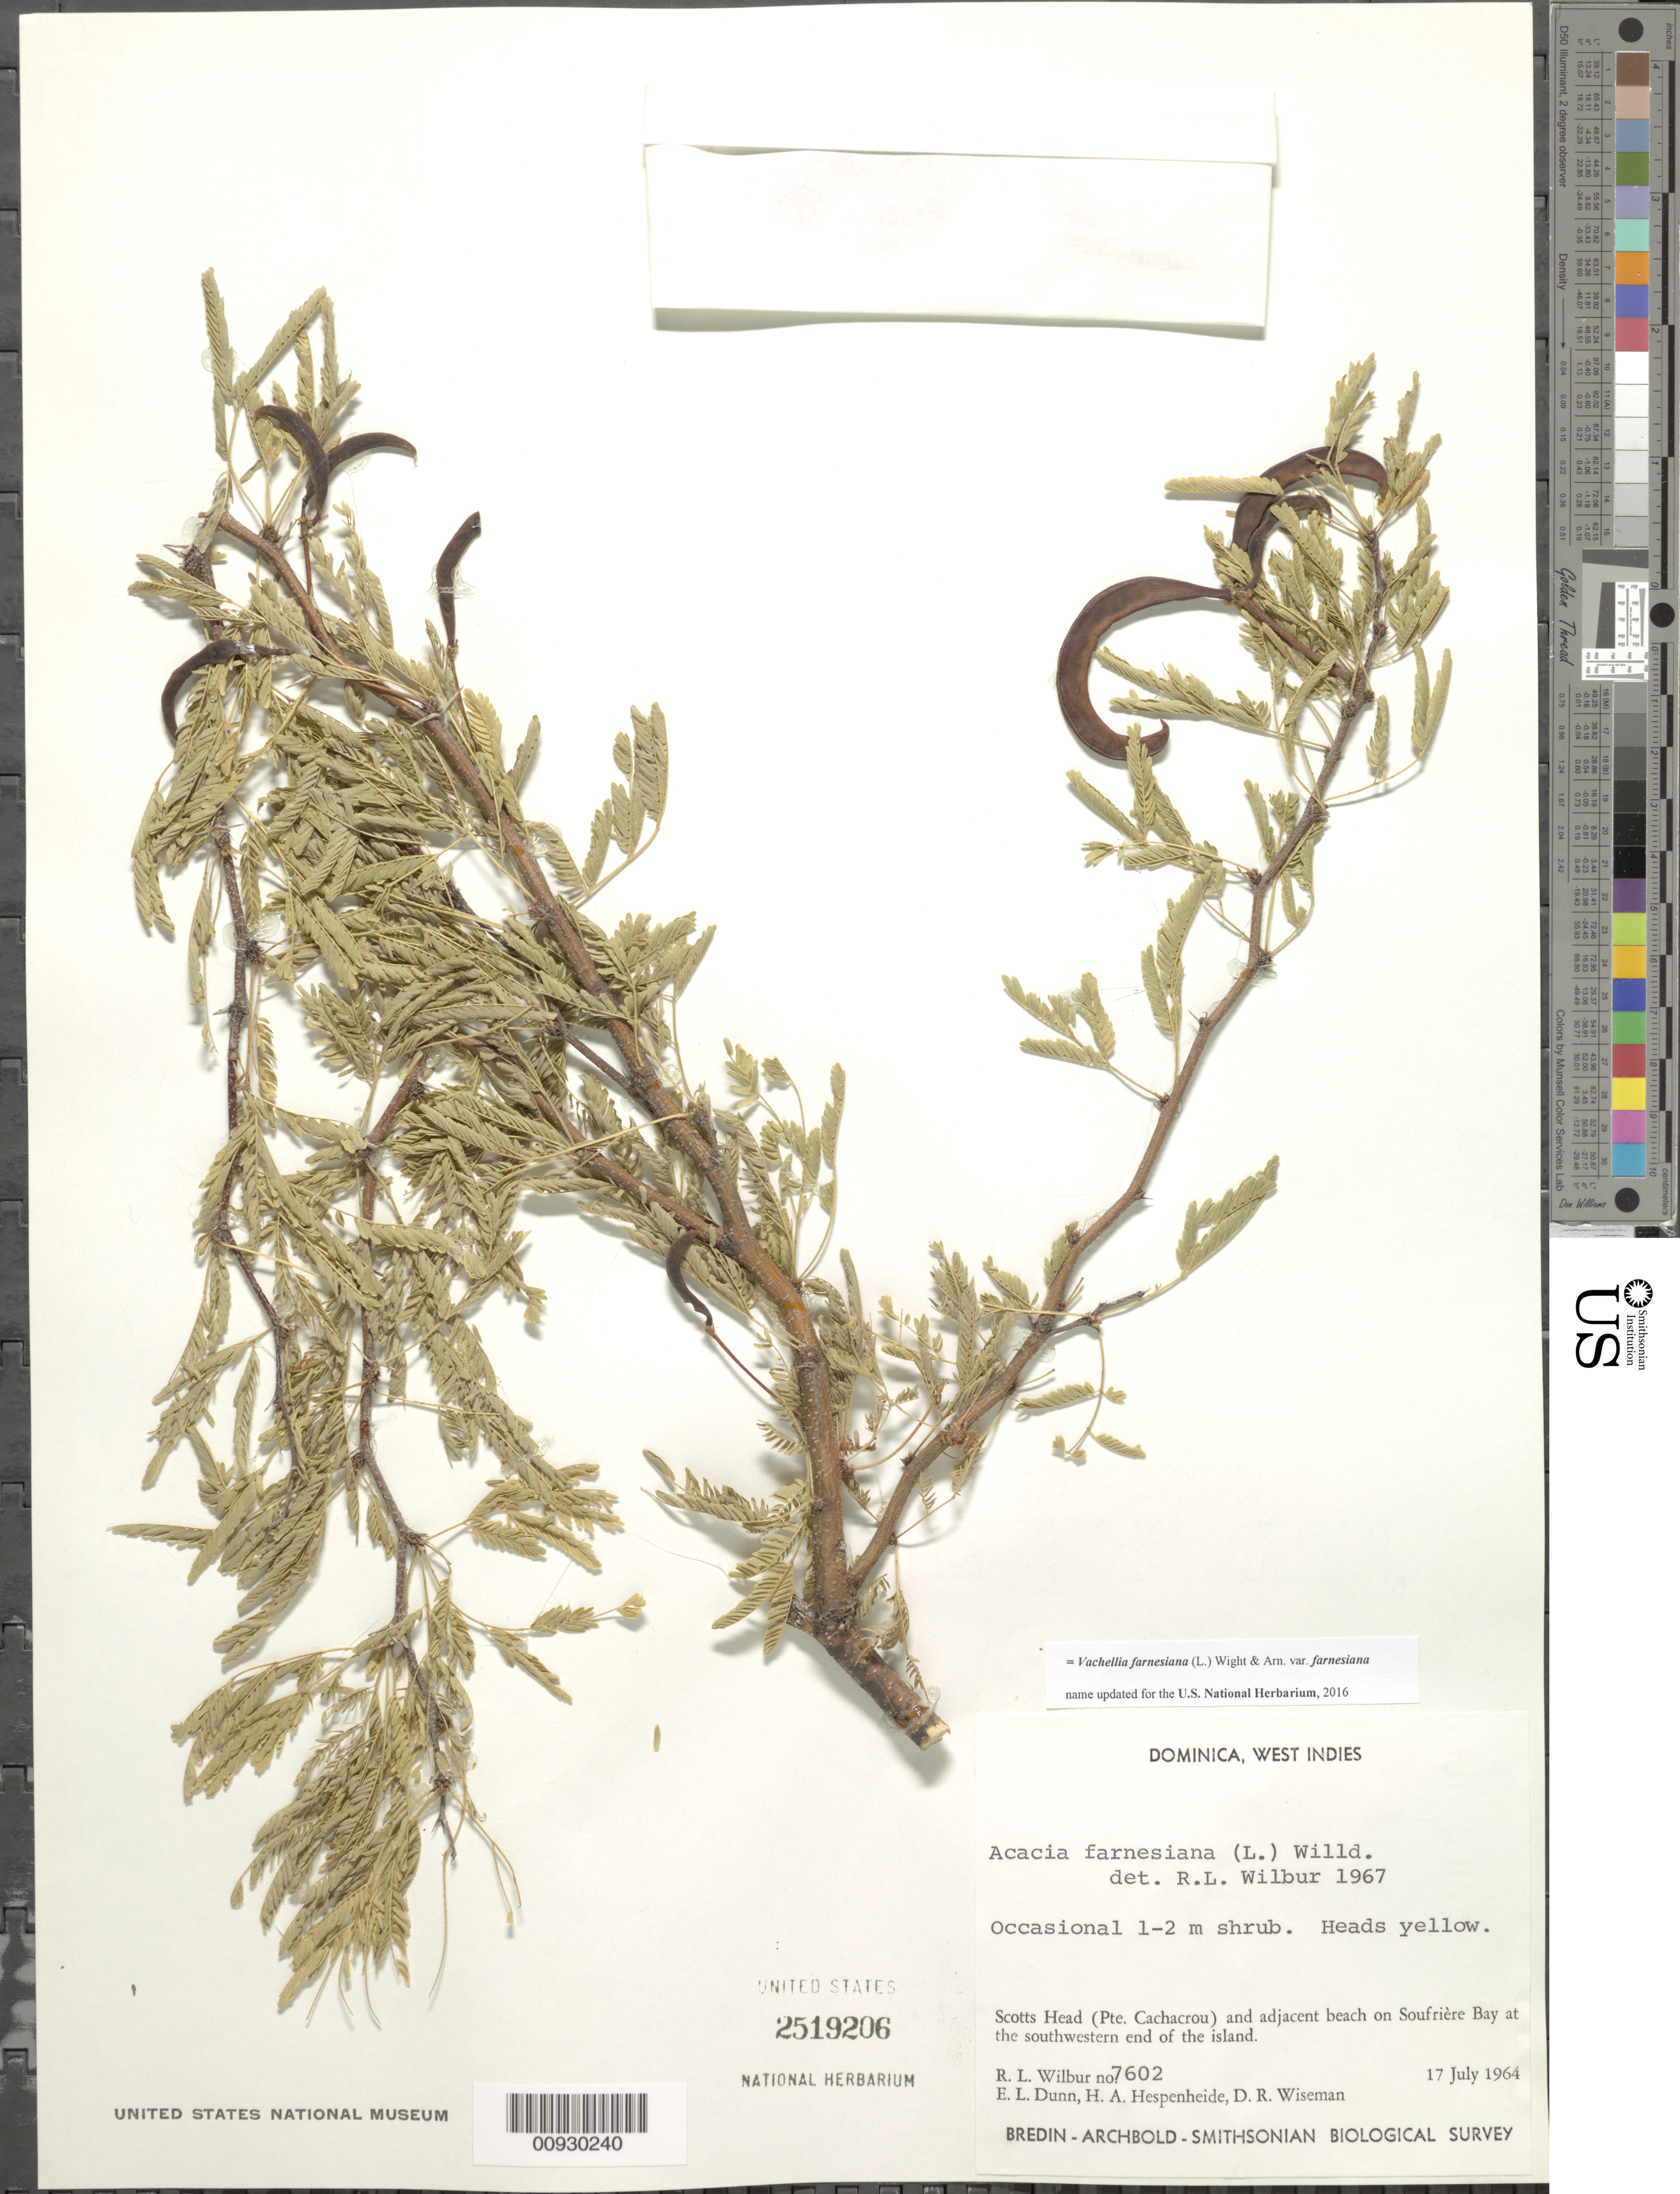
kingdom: Plantae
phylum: Tracheophyta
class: Magnoliopsida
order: Fabales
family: Fabaceae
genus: Vachellia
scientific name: Vachellia farnesiana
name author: (L.) Wight & Arn.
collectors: R. L. Wilbur, E. Dunn, H. A. Hespenheide & D. R. Wiseman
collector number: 7602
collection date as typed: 17 Jul 1964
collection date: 1964-07-17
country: Dominica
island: Dominica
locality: Scotts Head and adjacent beach on Soufriere Bay at the southwestern end of the island.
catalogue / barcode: US 2519206